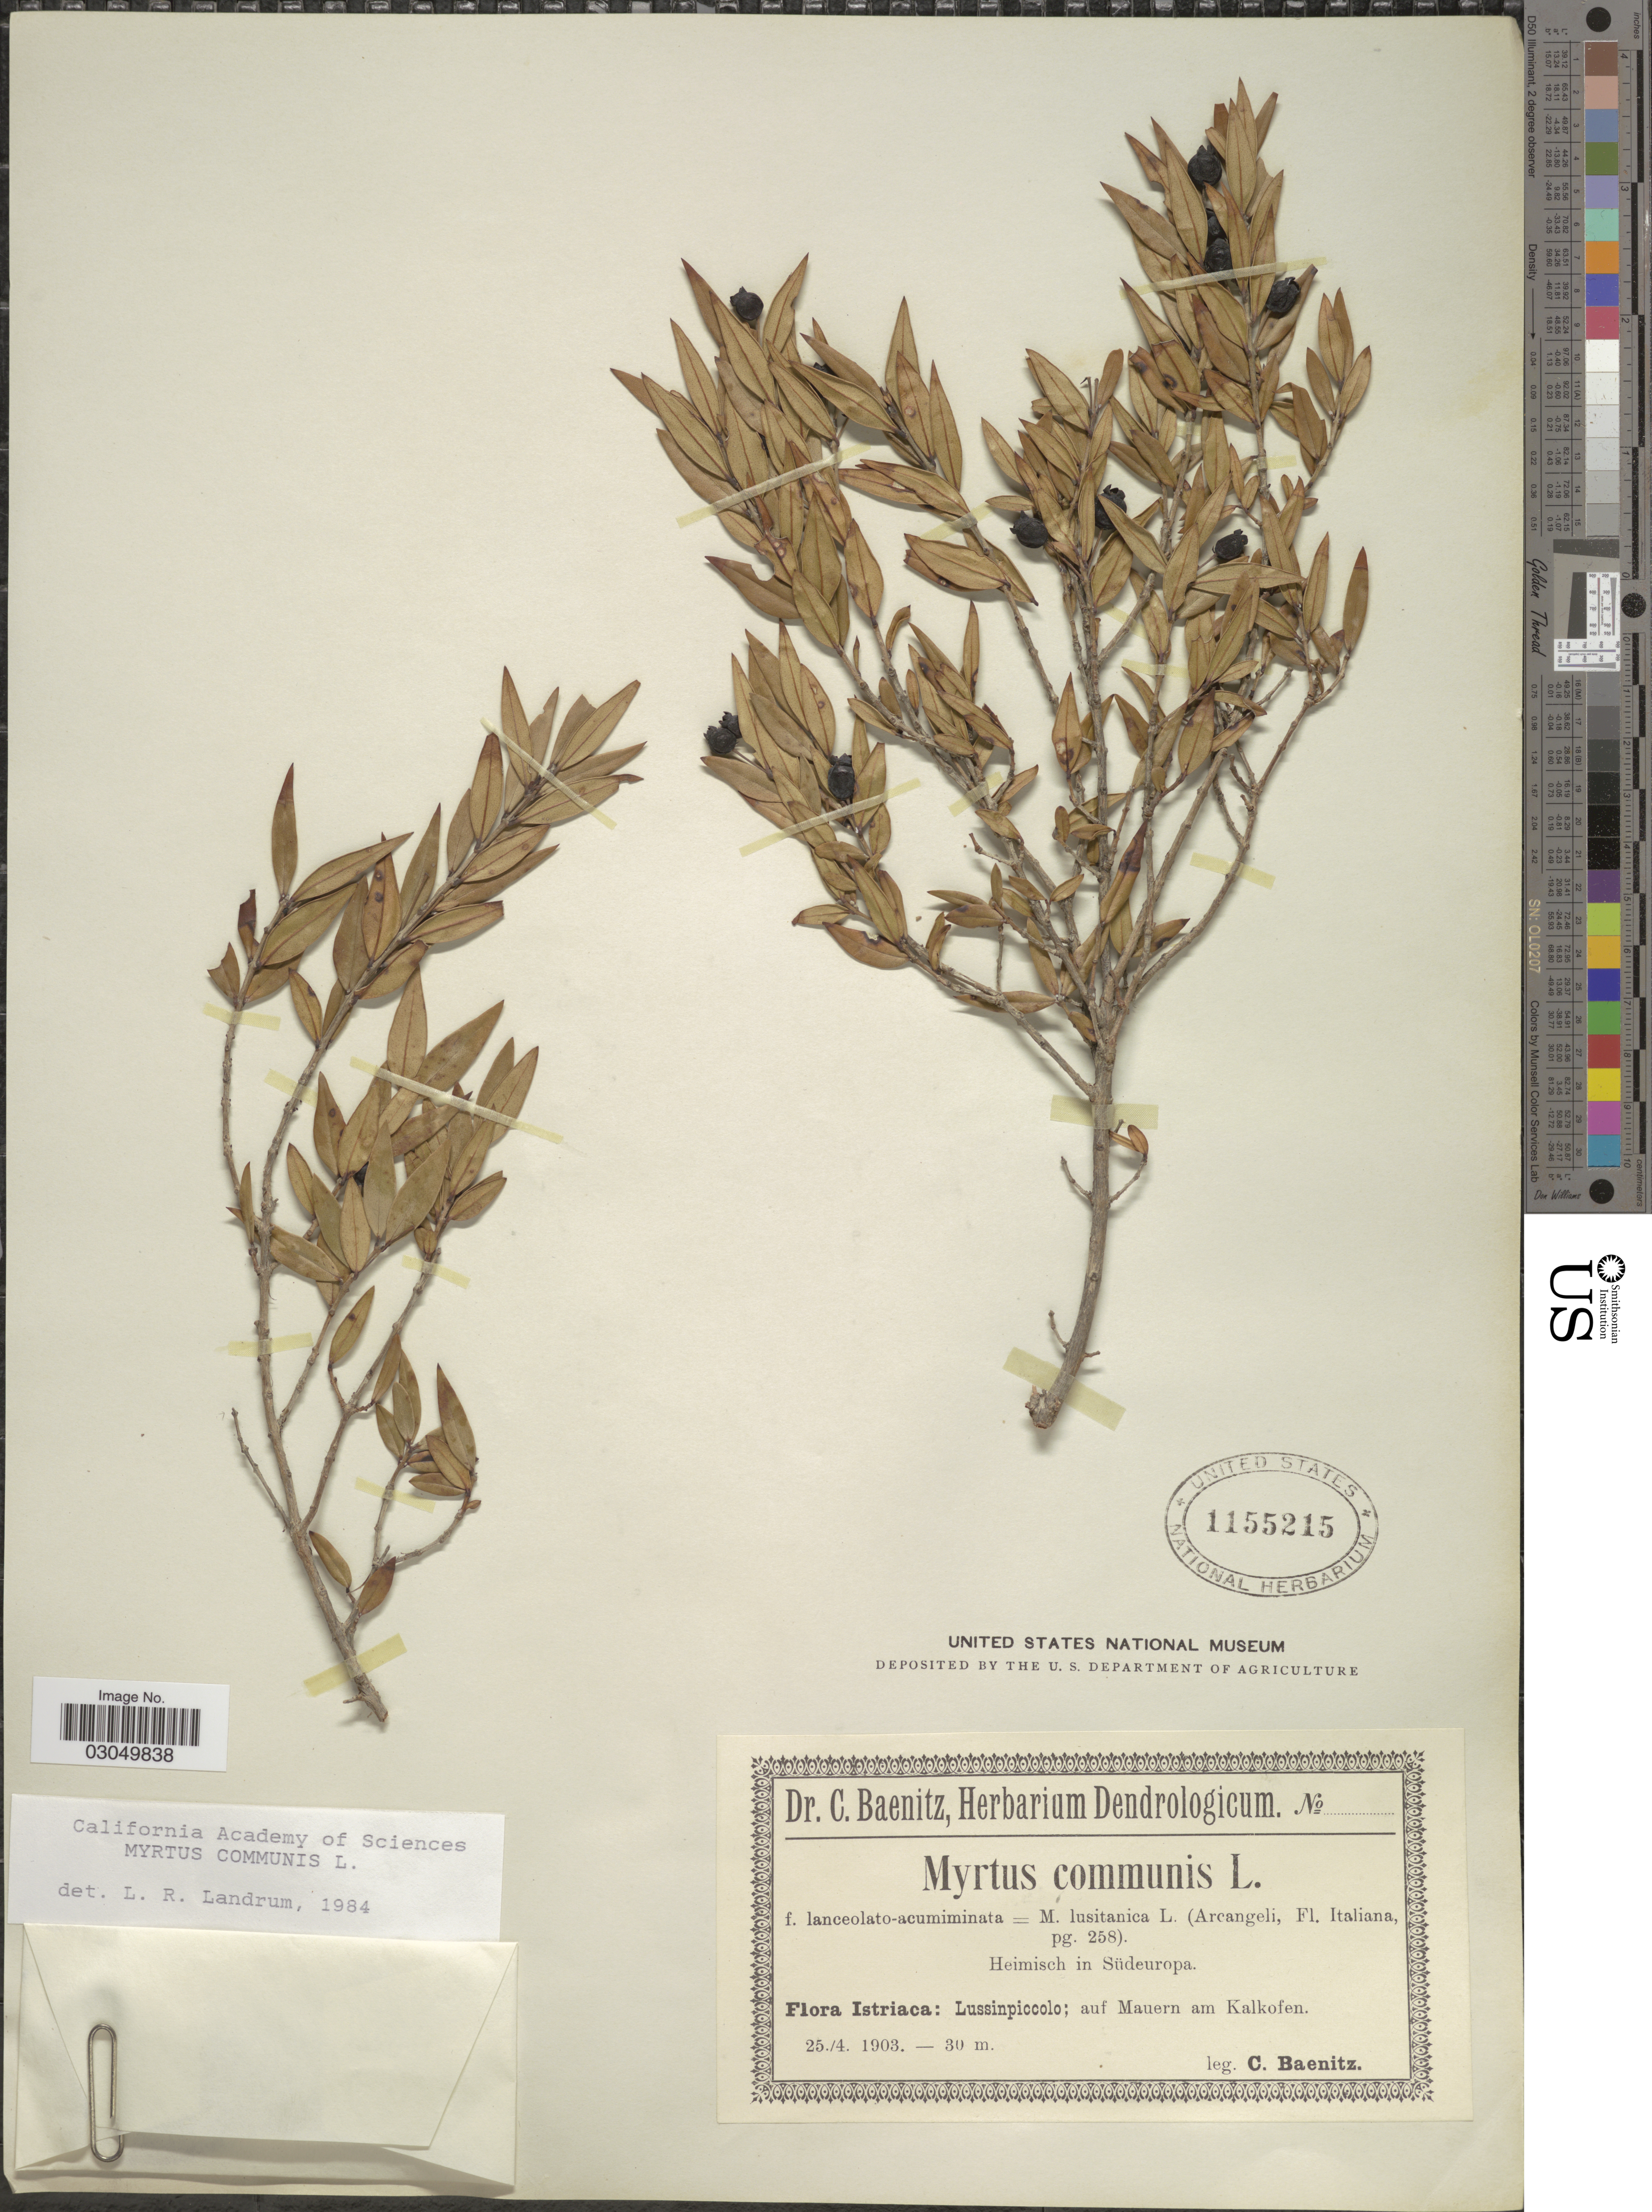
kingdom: Plantae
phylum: Tracheophyta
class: Magnoliopsida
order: Myrtales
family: Myrtaceae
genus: Myrtus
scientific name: Myrtus communis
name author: L.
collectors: C. G. Baenitz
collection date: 1903-04-25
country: Croatia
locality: In Südeuropa. Istriaca: Lussinpiccolo; auf Mauern am Kalkofen.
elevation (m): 30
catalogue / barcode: US 1155215